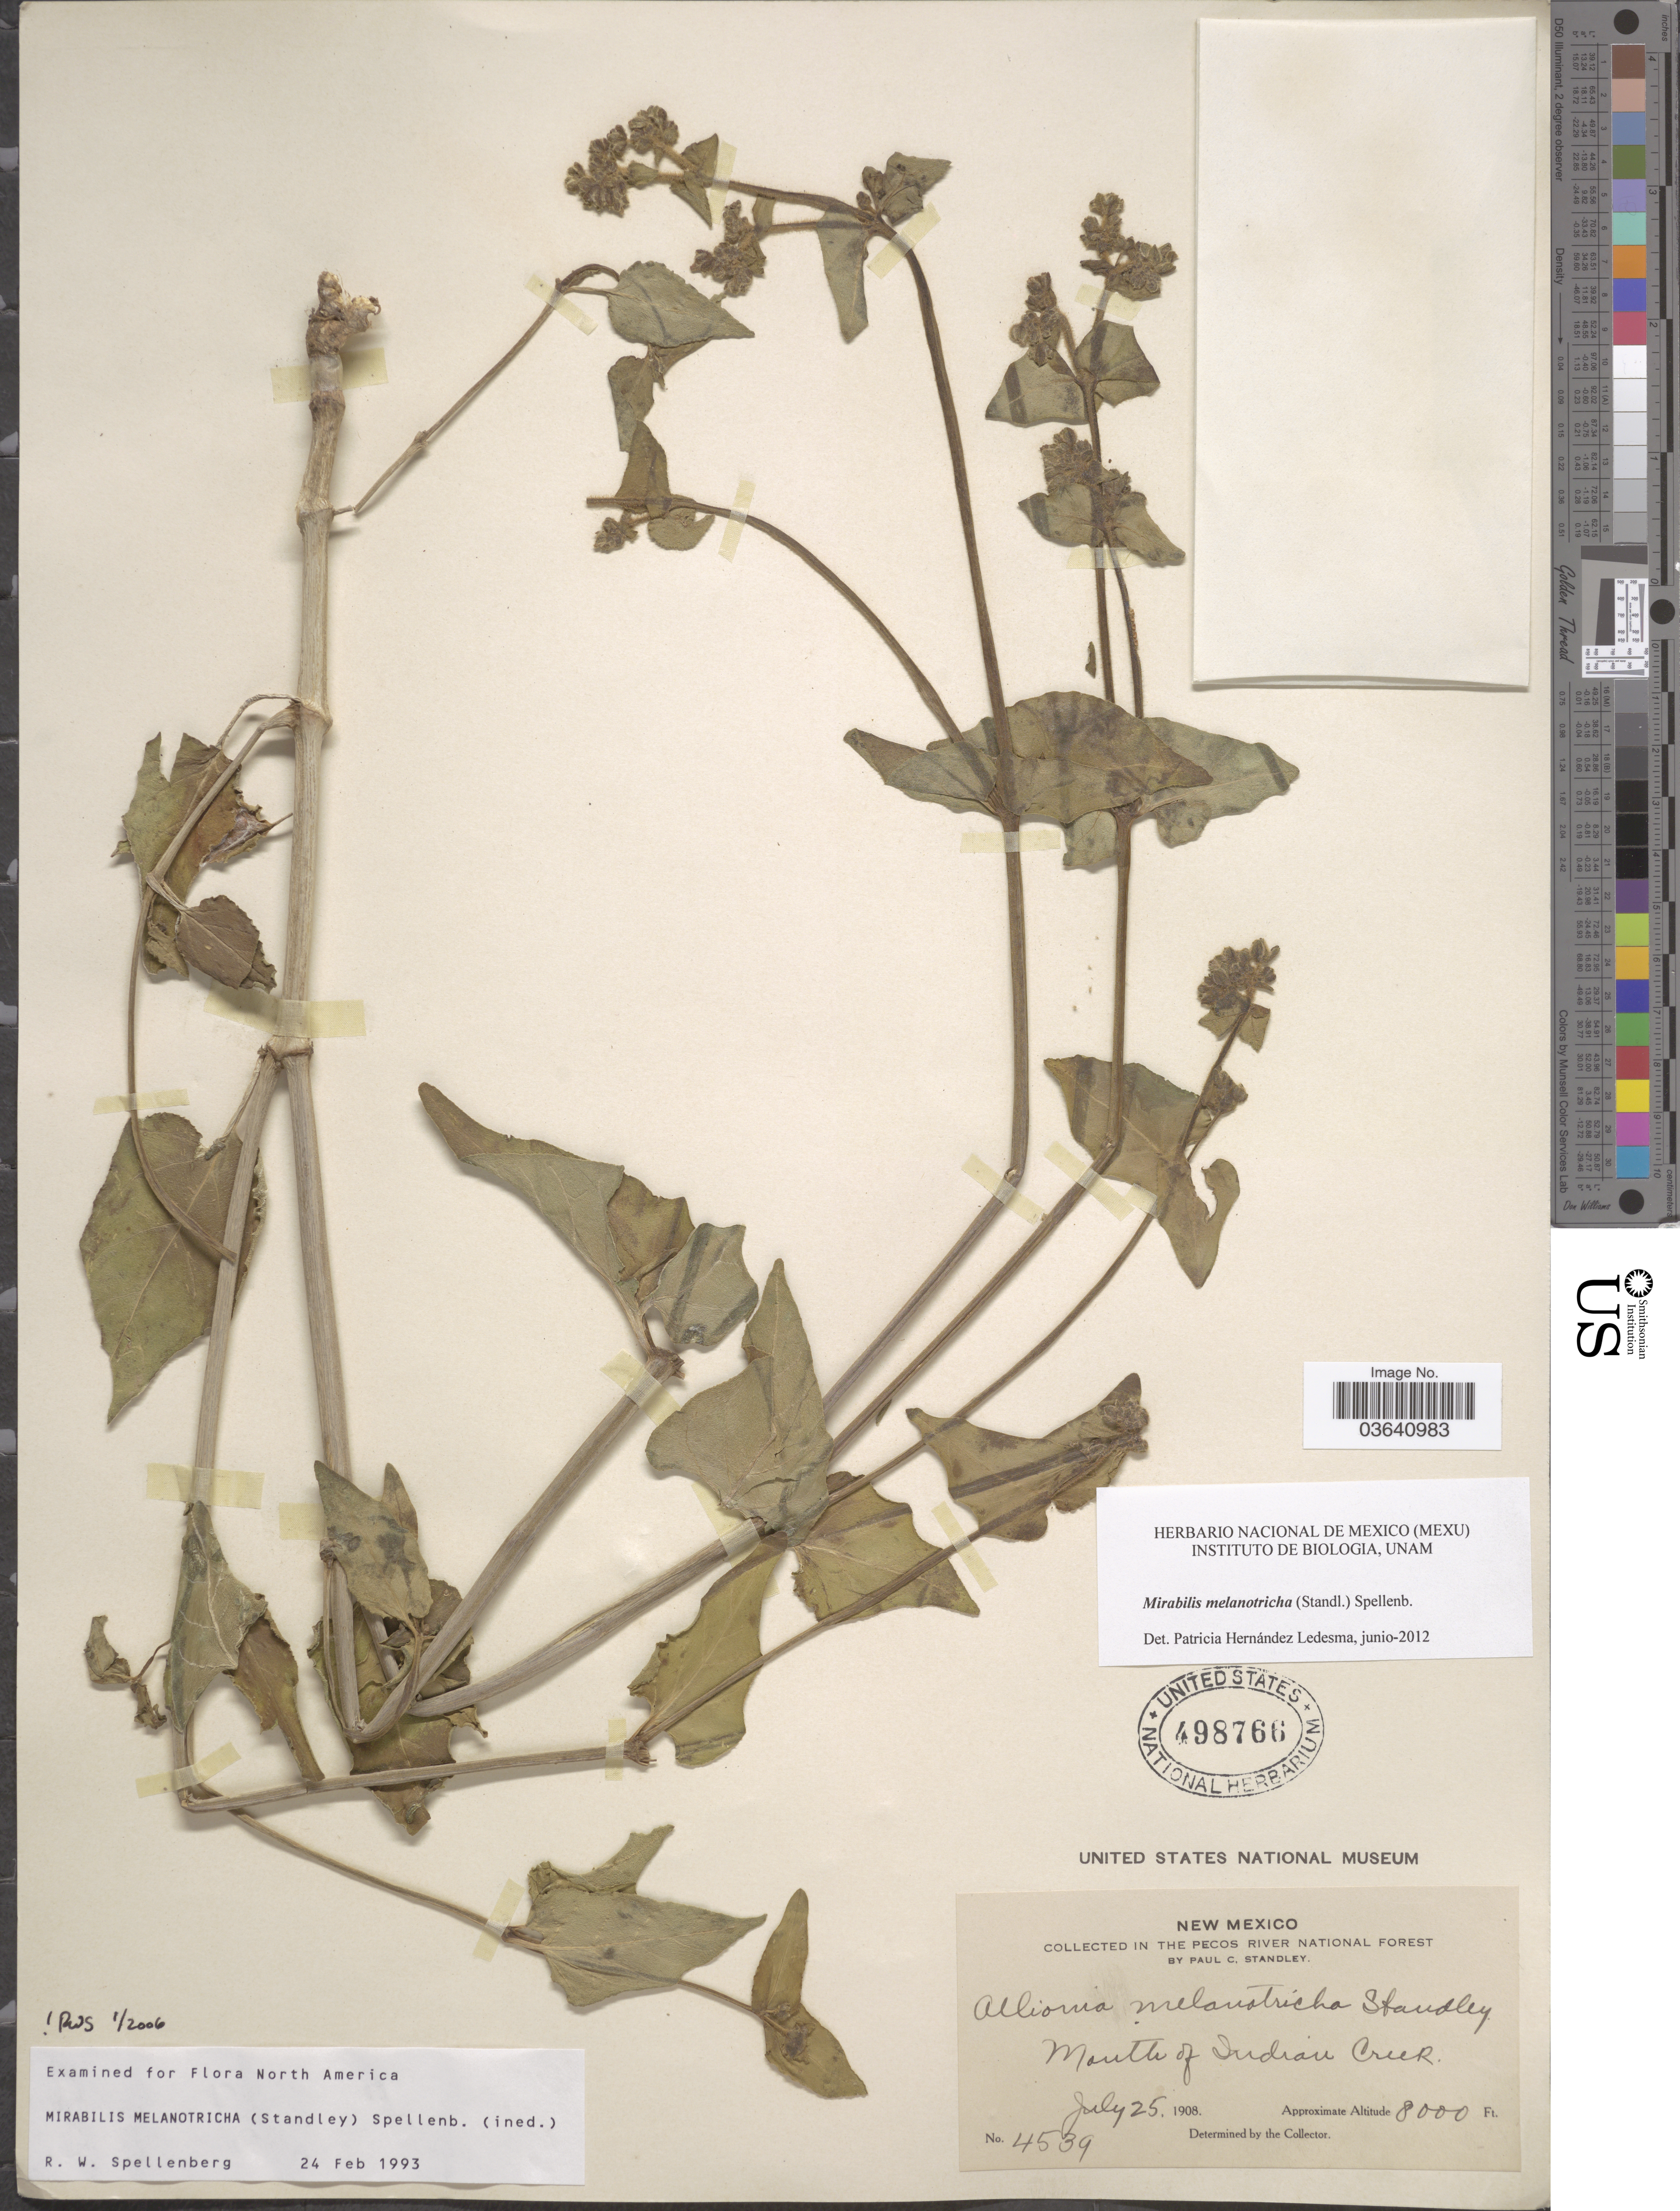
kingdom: Plantae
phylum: Tracheophyta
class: Magnoliopsida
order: Caryophyllales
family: Nyctaginaceae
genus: Mirabilis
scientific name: Mirabilis melanotricha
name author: (Standl.) Spellenb.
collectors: P. C. Standley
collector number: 4539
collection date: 1908-07-25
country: United States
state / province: New Mexico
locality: In the Pecos River National Forest. Mouth of Indian Creek.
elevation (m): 2438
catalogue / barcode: US 498766